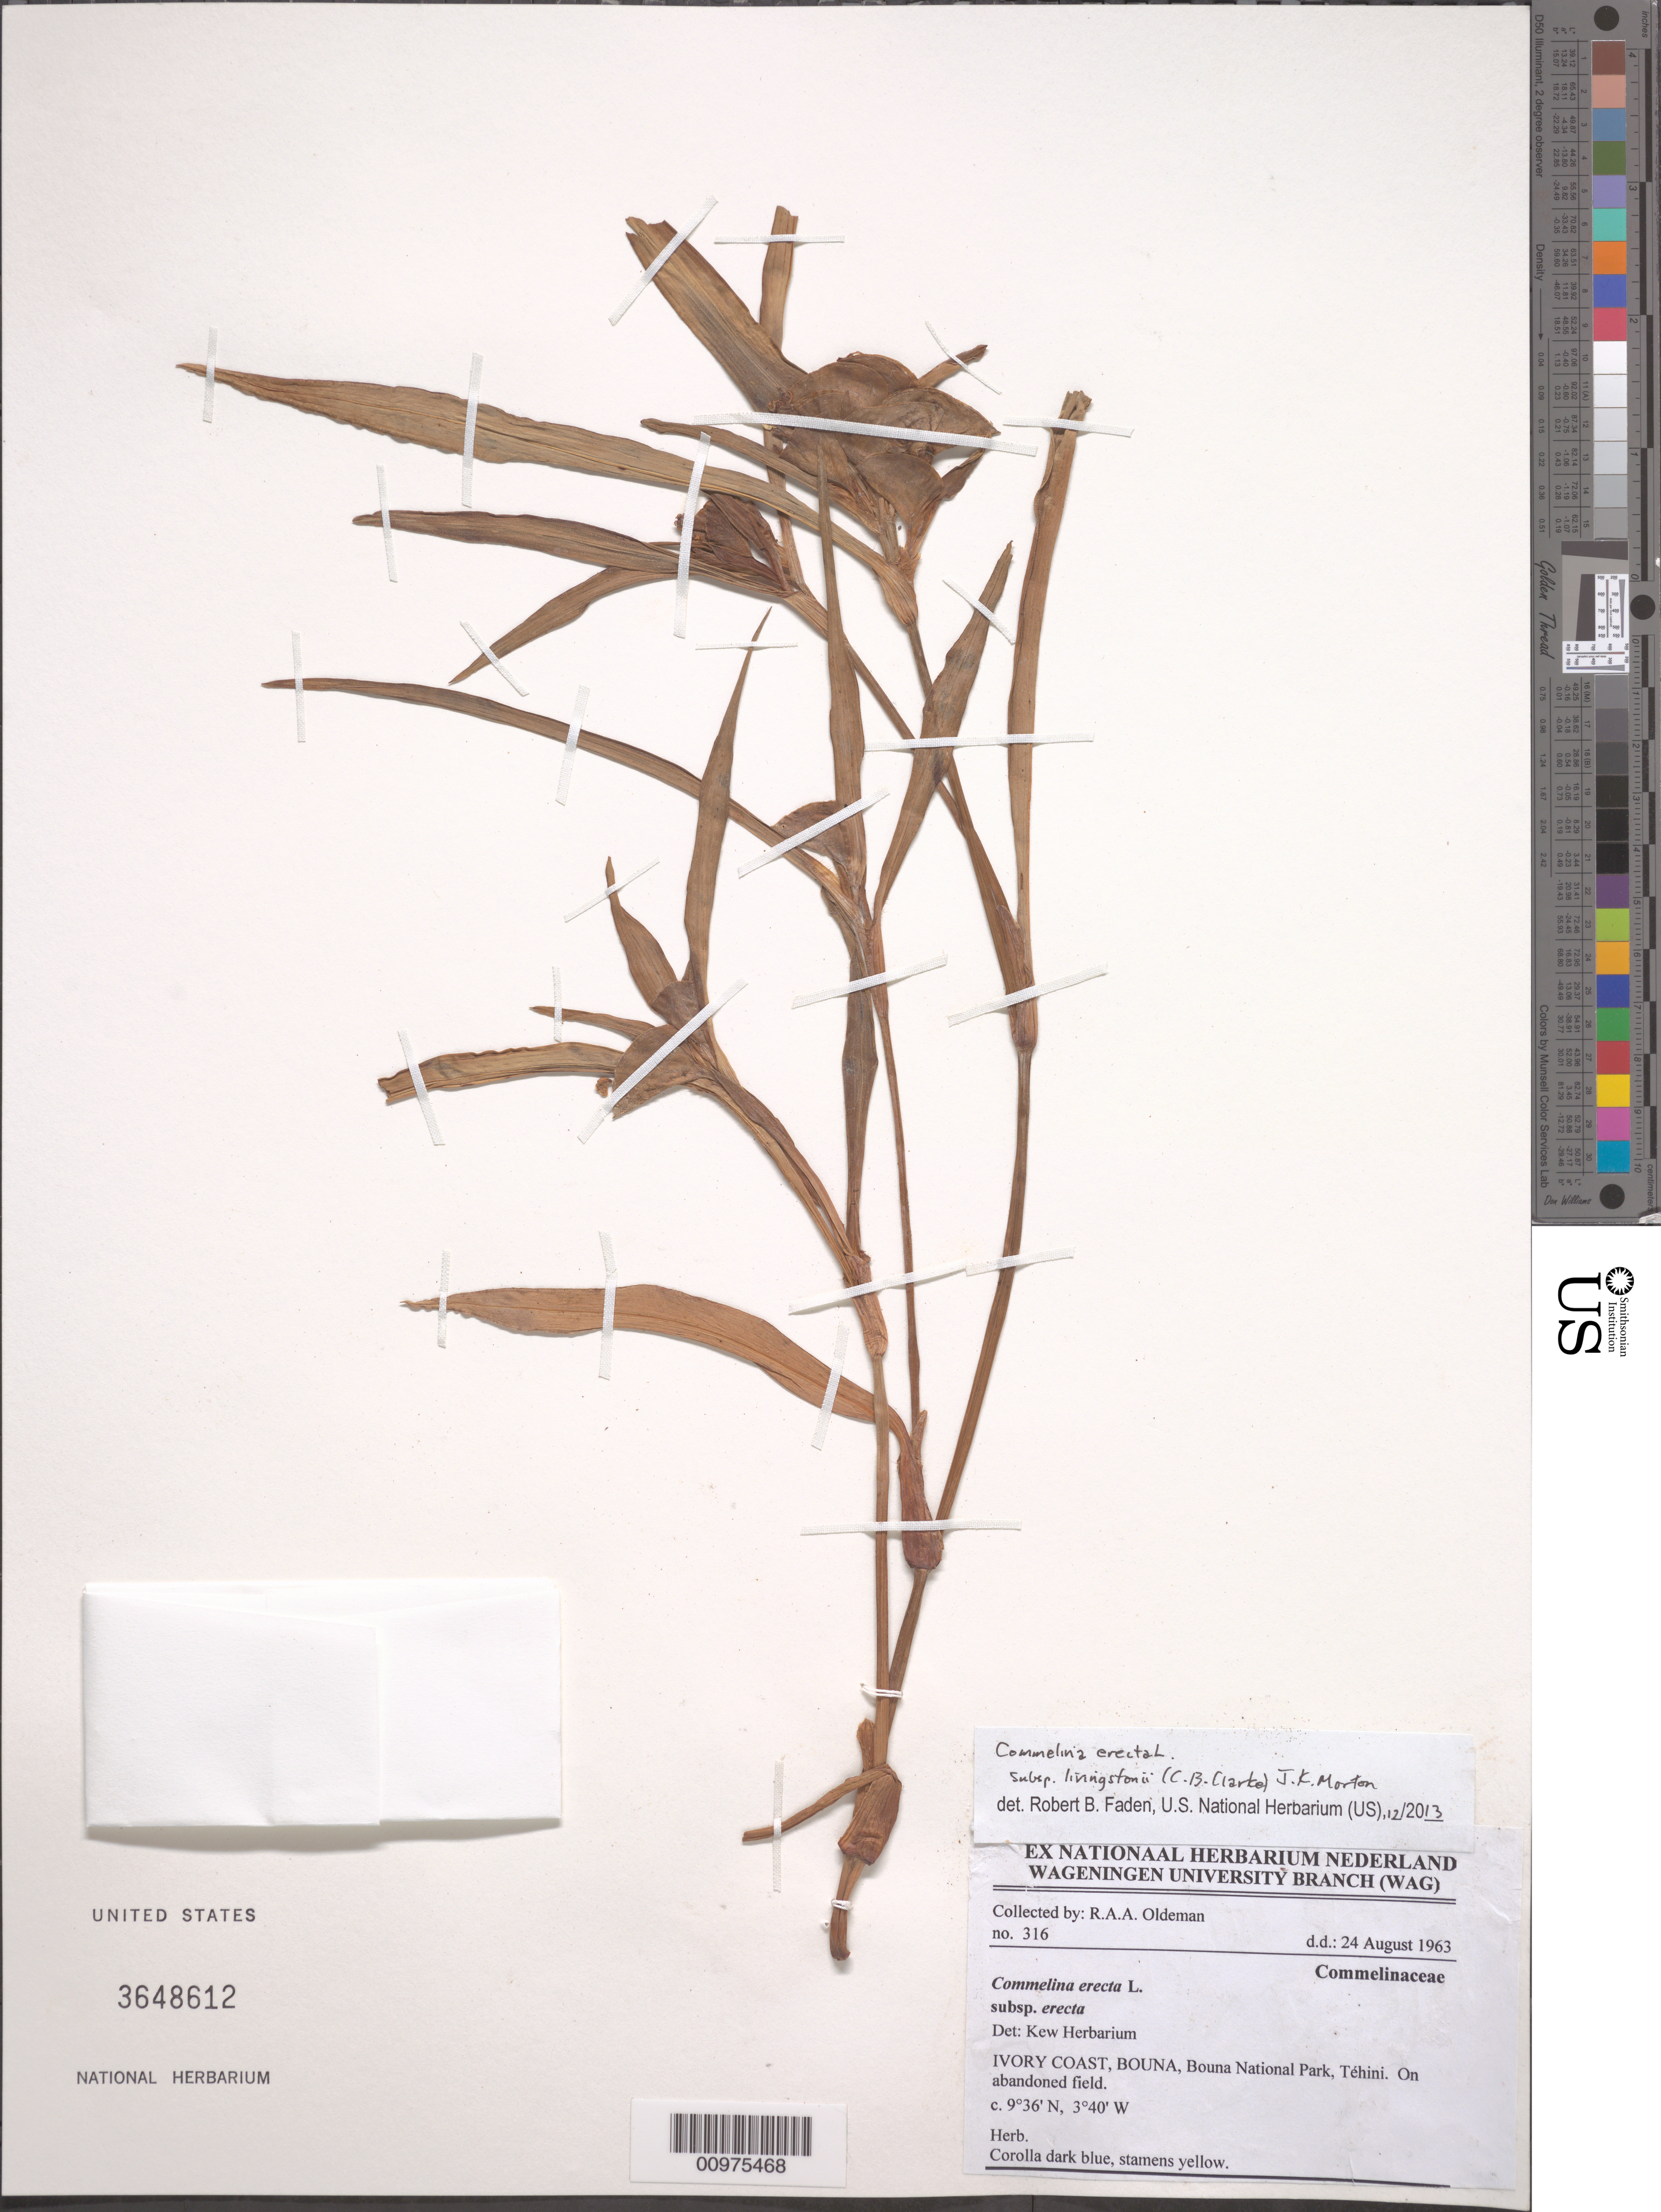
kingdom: Plantae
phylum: Tracheophyta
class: Liliopsida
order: Commelinales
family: Commelinaceae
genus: Commelina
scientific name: Commelina erecta subsp. livingstonii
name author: (C.B. Clarke) J.K. Morton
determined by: Faden, Robert B., (US), Smithsonian Institution - National Museum of Natural History (UNITED STATES)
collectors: R. Oldeman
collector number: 316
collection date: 1963-08-24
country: Ivory Coast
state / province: Zanzan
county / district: Bounkani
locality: Bouna National Park, Téhini.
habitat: On abandoned field.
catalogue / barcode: US 3648612